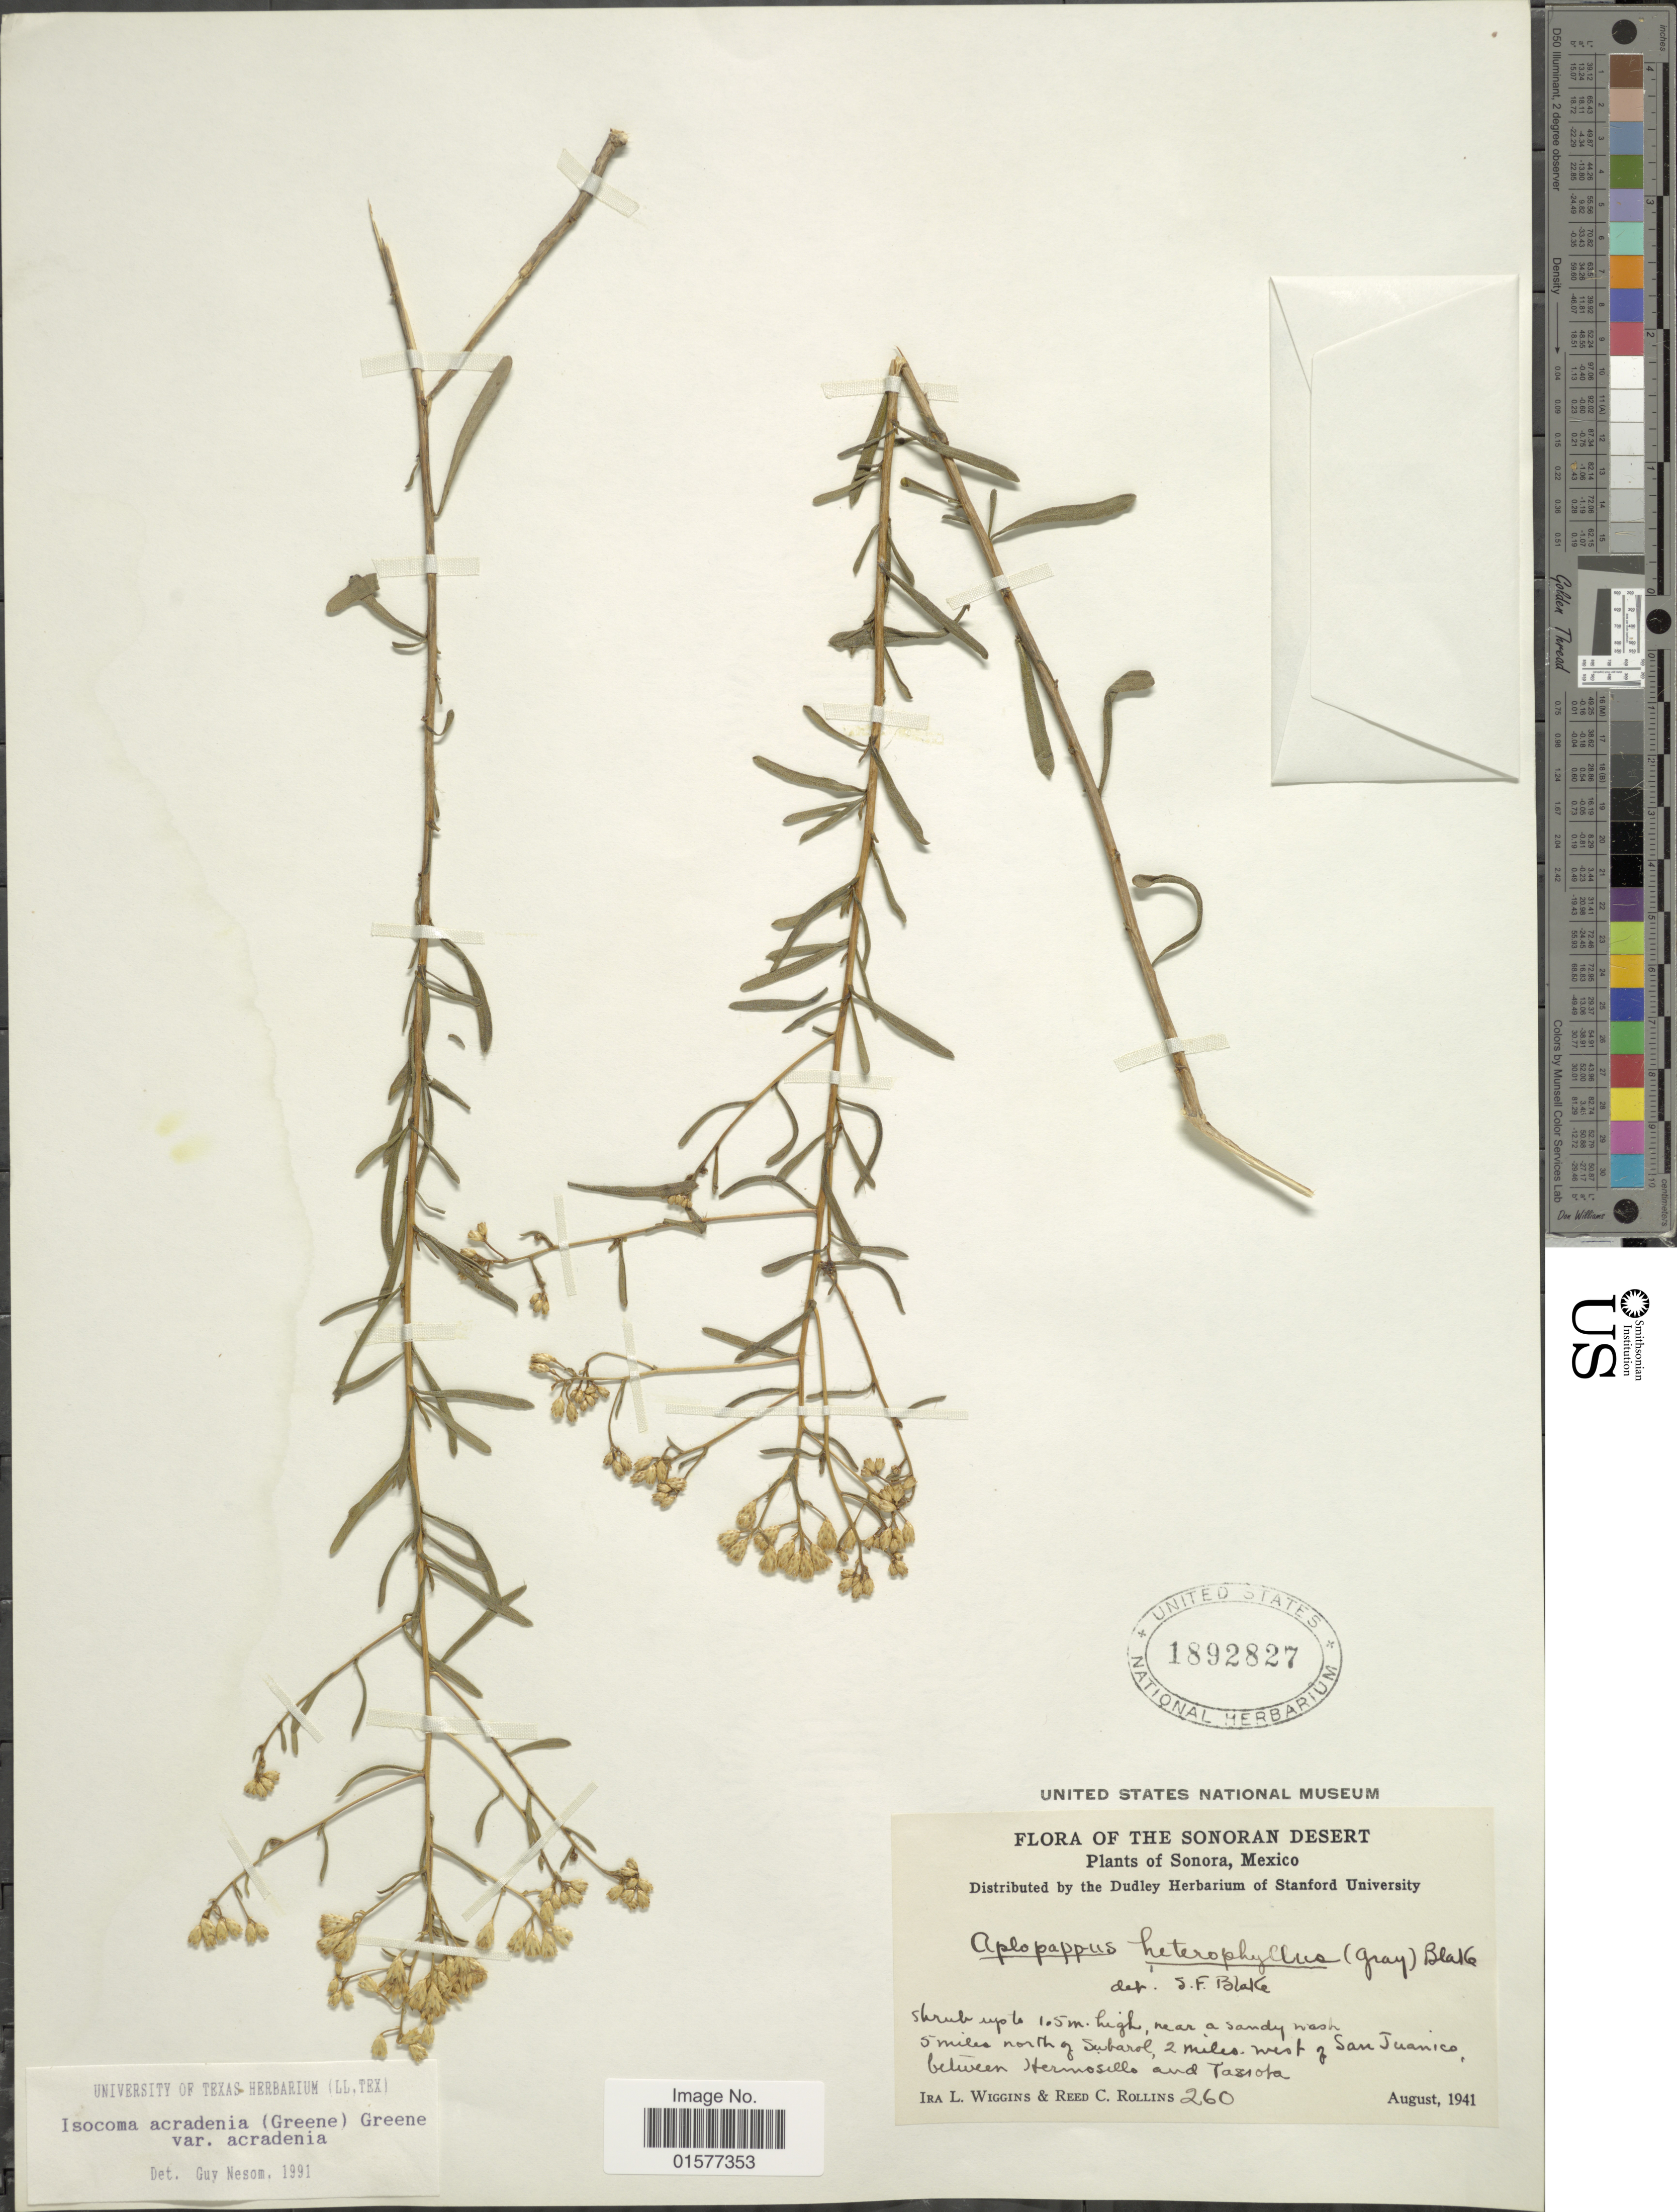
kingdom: Plantae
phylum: Tracheophyta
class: Magnoliopsida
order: Asterales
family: Asteraceae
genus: Isocoma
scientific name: Isocoma acradenia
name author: (Greene) Greene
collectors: I. L. Wiggins & R. C. Rollins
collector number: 260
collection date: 1941-08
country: Mexico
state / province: Sonora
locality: Sonora, Mexico, Near a sandy wash, 5 miles north of Subarol, 2 miles qwest of San Juanico, between Hermosillo and Tasiota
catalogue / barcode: US 1892827